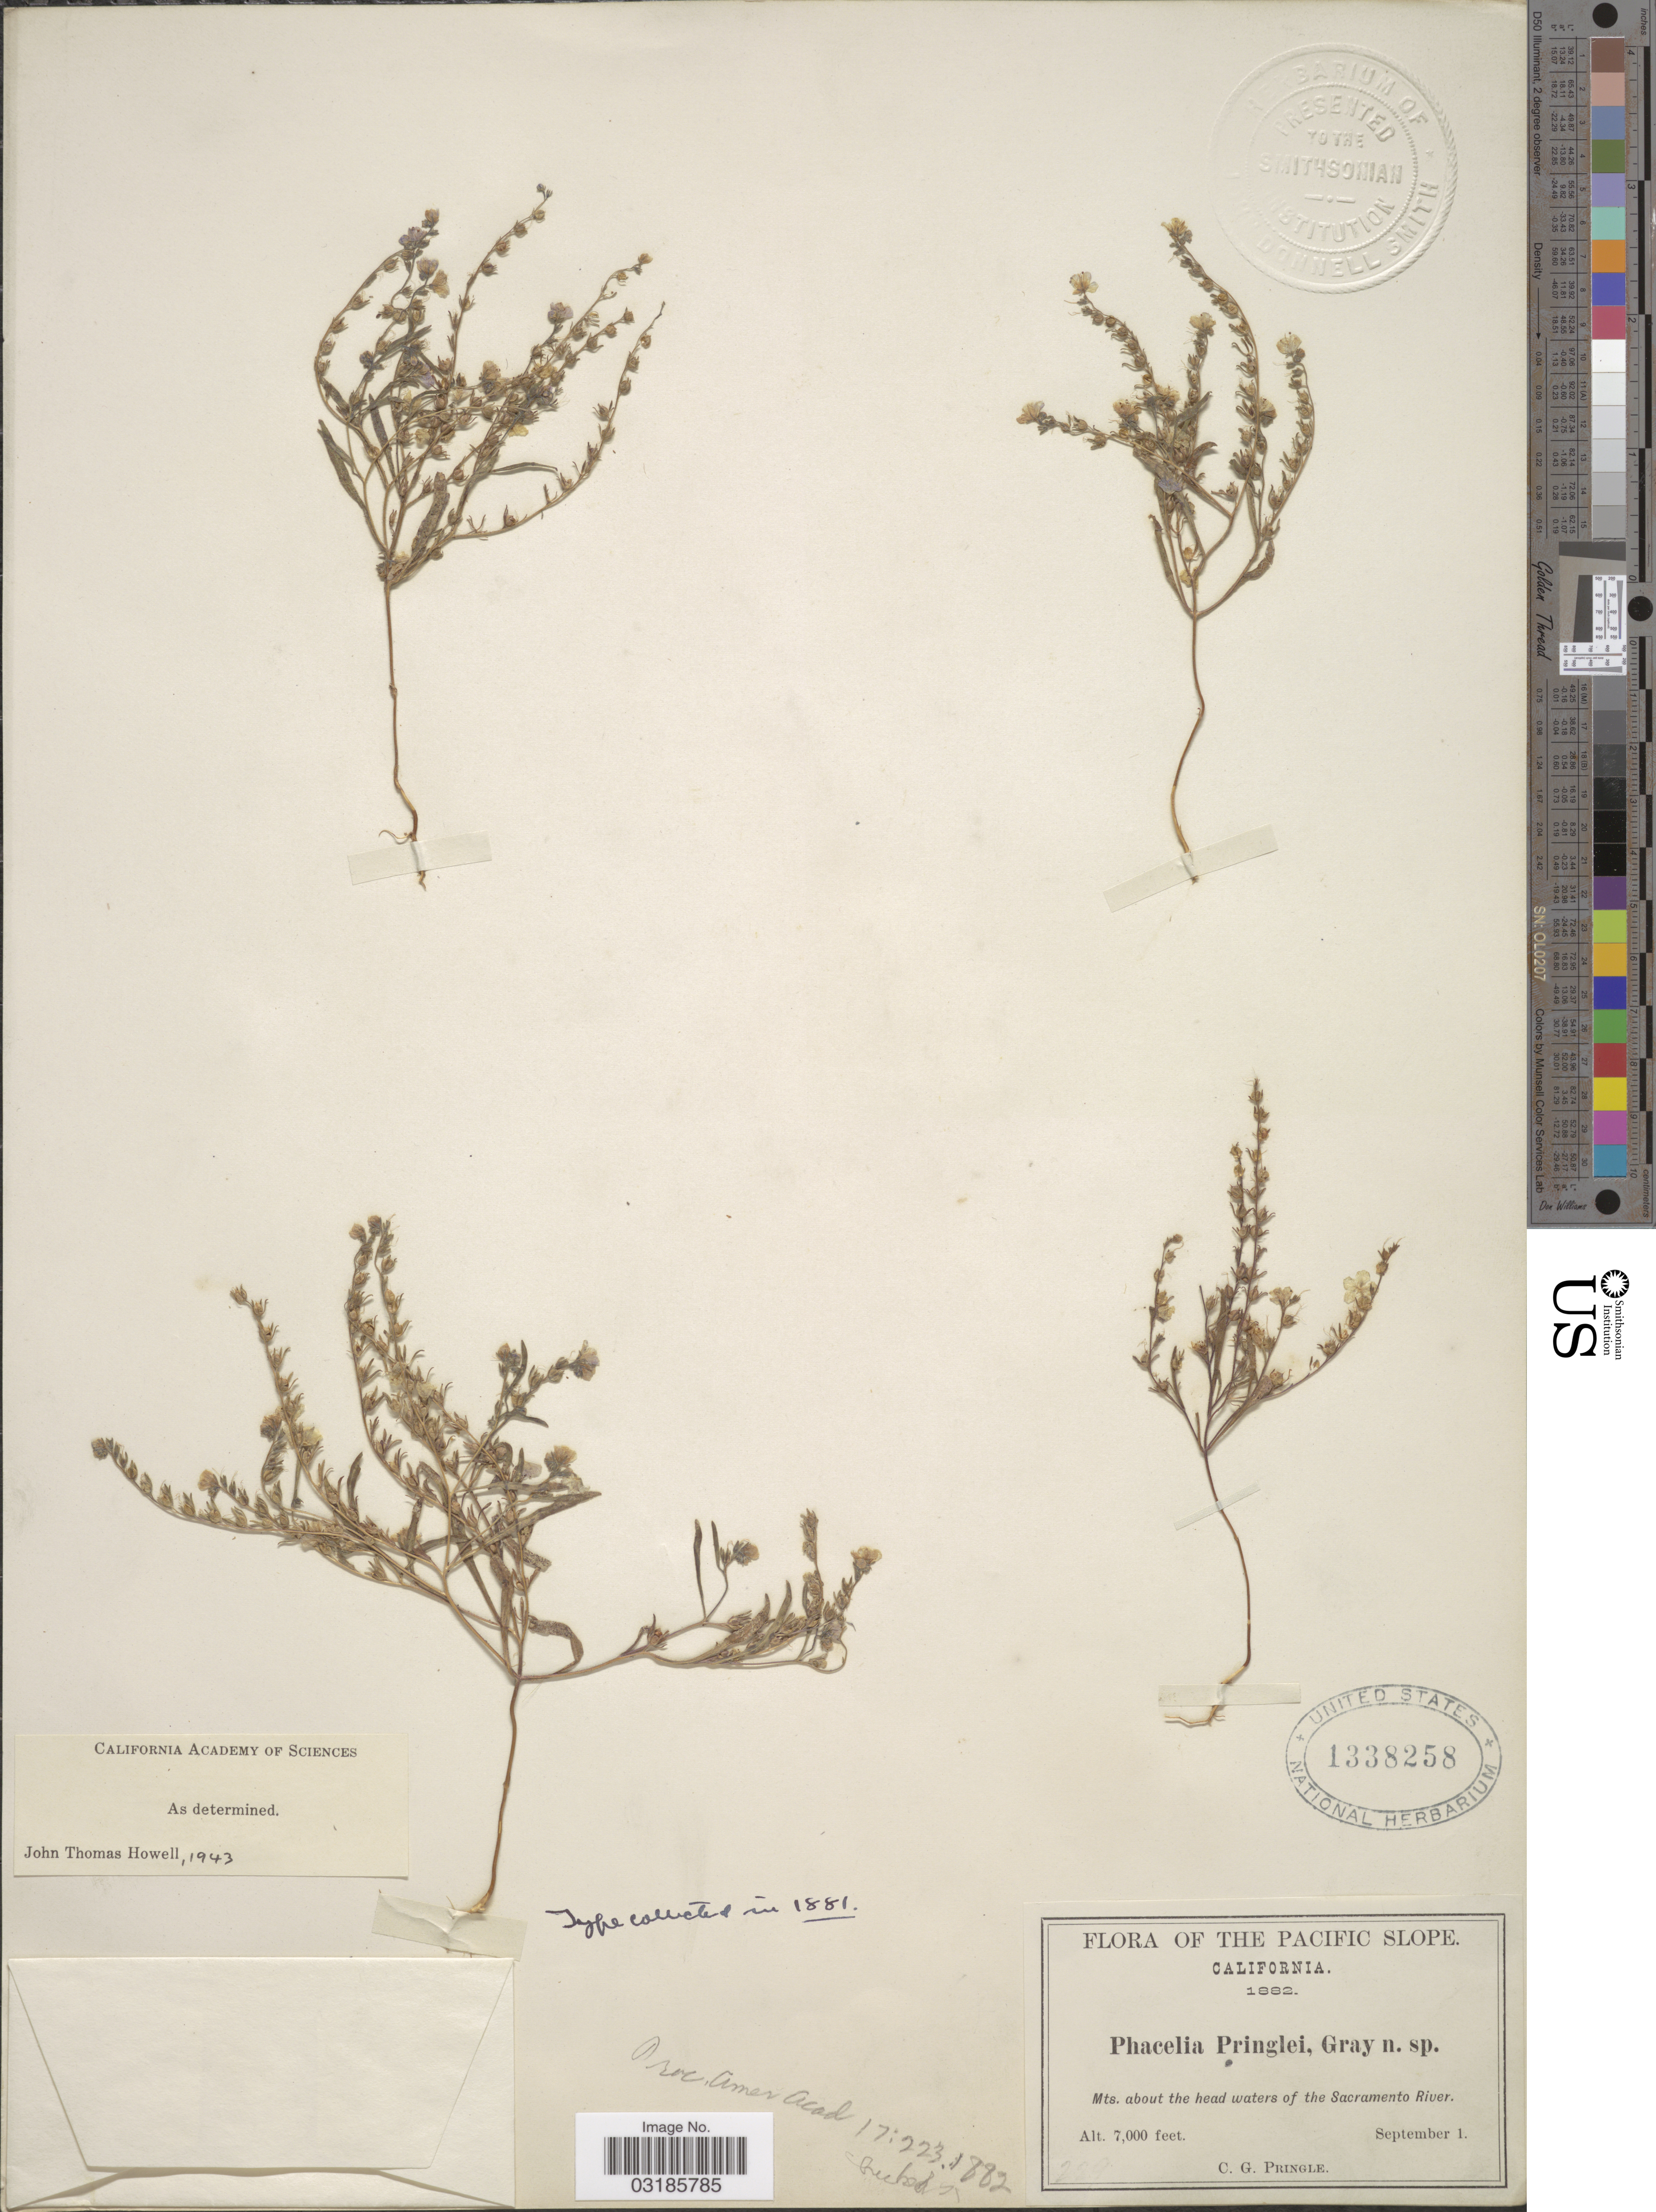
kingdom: Plantae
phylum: Tracheophyta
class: Magnoliopsida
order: Boraginales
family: Hydrophyllaceae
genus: Phacelia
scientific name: Phacelia pringlei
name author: A. Gray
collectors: C. G. Pringle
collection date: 1882-09-01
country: United States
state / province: California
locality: The Pacific Slope. Mts. about the head waters of the Sacramento River.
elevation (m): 2134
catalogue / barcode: US 1338258